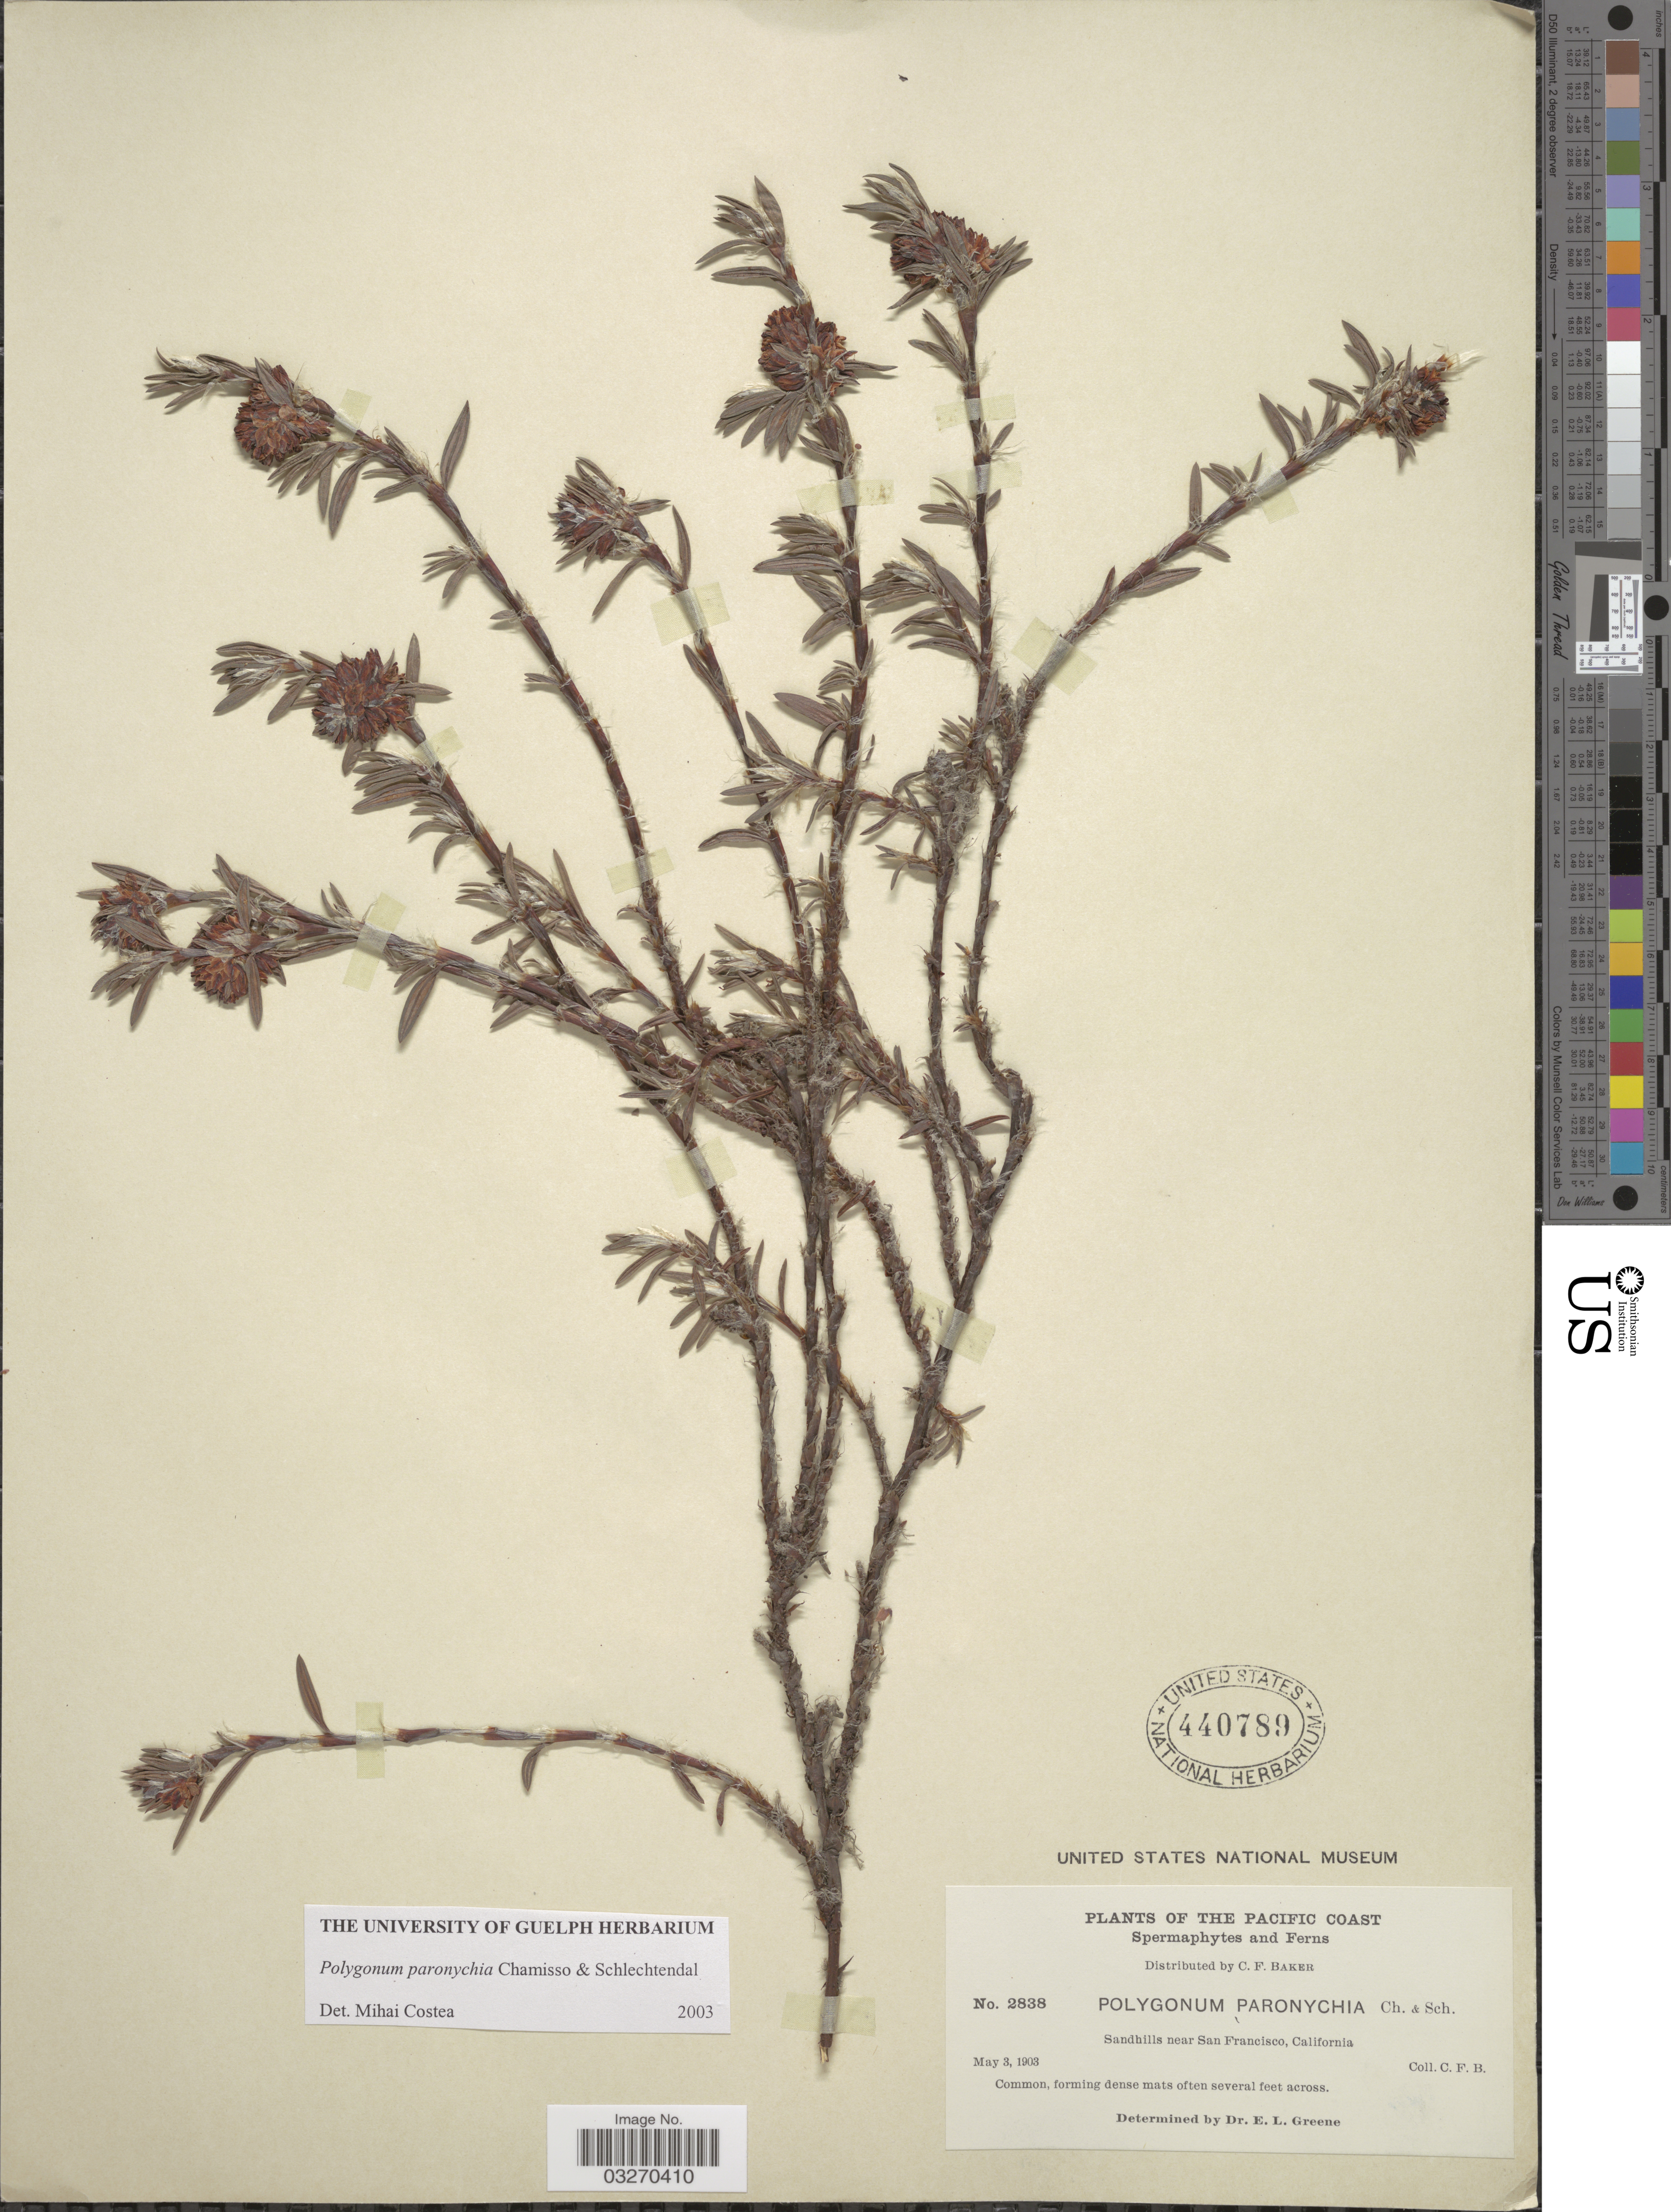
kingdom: Plantae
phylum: Tracheophyta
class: Magnoliopsida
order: Caryophyllales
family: Polygonaceae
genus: Polygonum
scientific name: Polygonum paronychia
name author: Cham. & Schltdl.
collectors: C. F. Baker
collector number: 2838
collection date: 1903-05-03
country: United States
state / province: California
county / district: San Francisco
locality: The Pacific Coast. Sandhills near San Francisco.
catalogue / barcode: US 440789